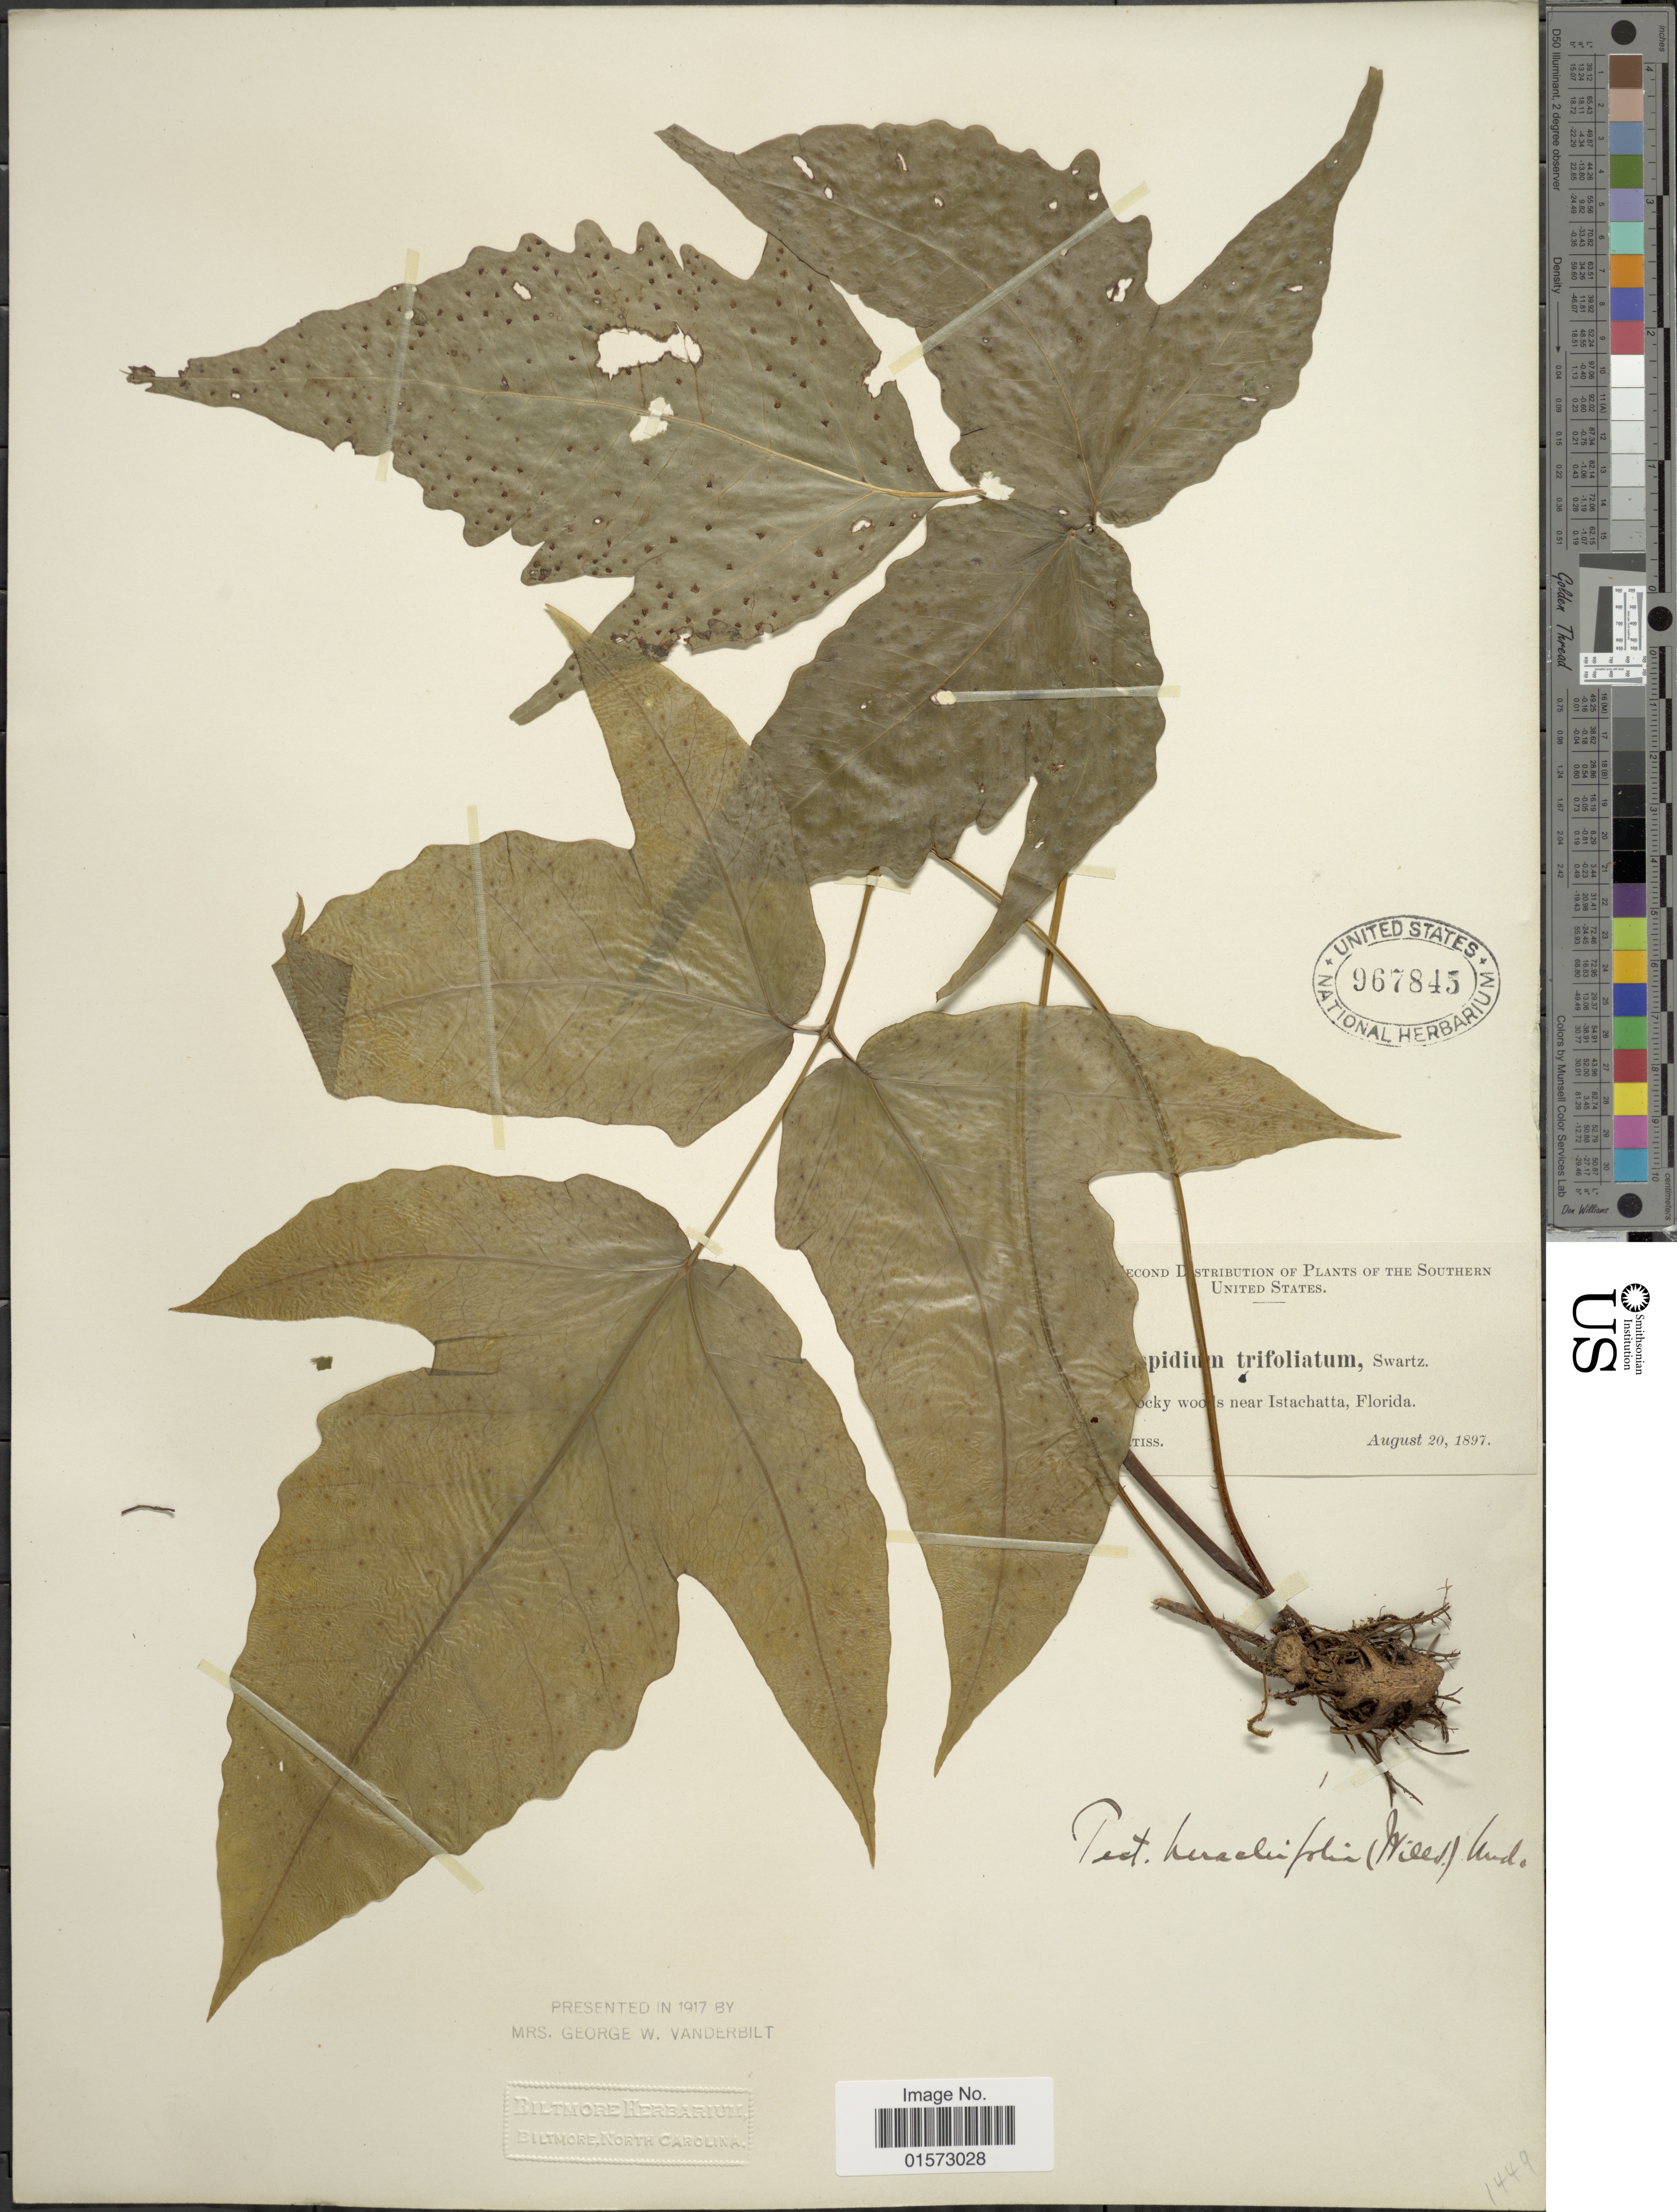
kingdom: Plantae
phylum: Tracheophyta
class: Polypodiopsida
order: Polypodiales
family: Tectariaceae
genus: Tectaria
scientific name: Tectaria heracleifolia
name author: (Willd.) Underw.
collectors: A. H. Curtiss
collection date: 1897-08-20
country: United States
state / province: Florida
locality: Rocky woods near Istachatta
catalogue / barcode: US 967845